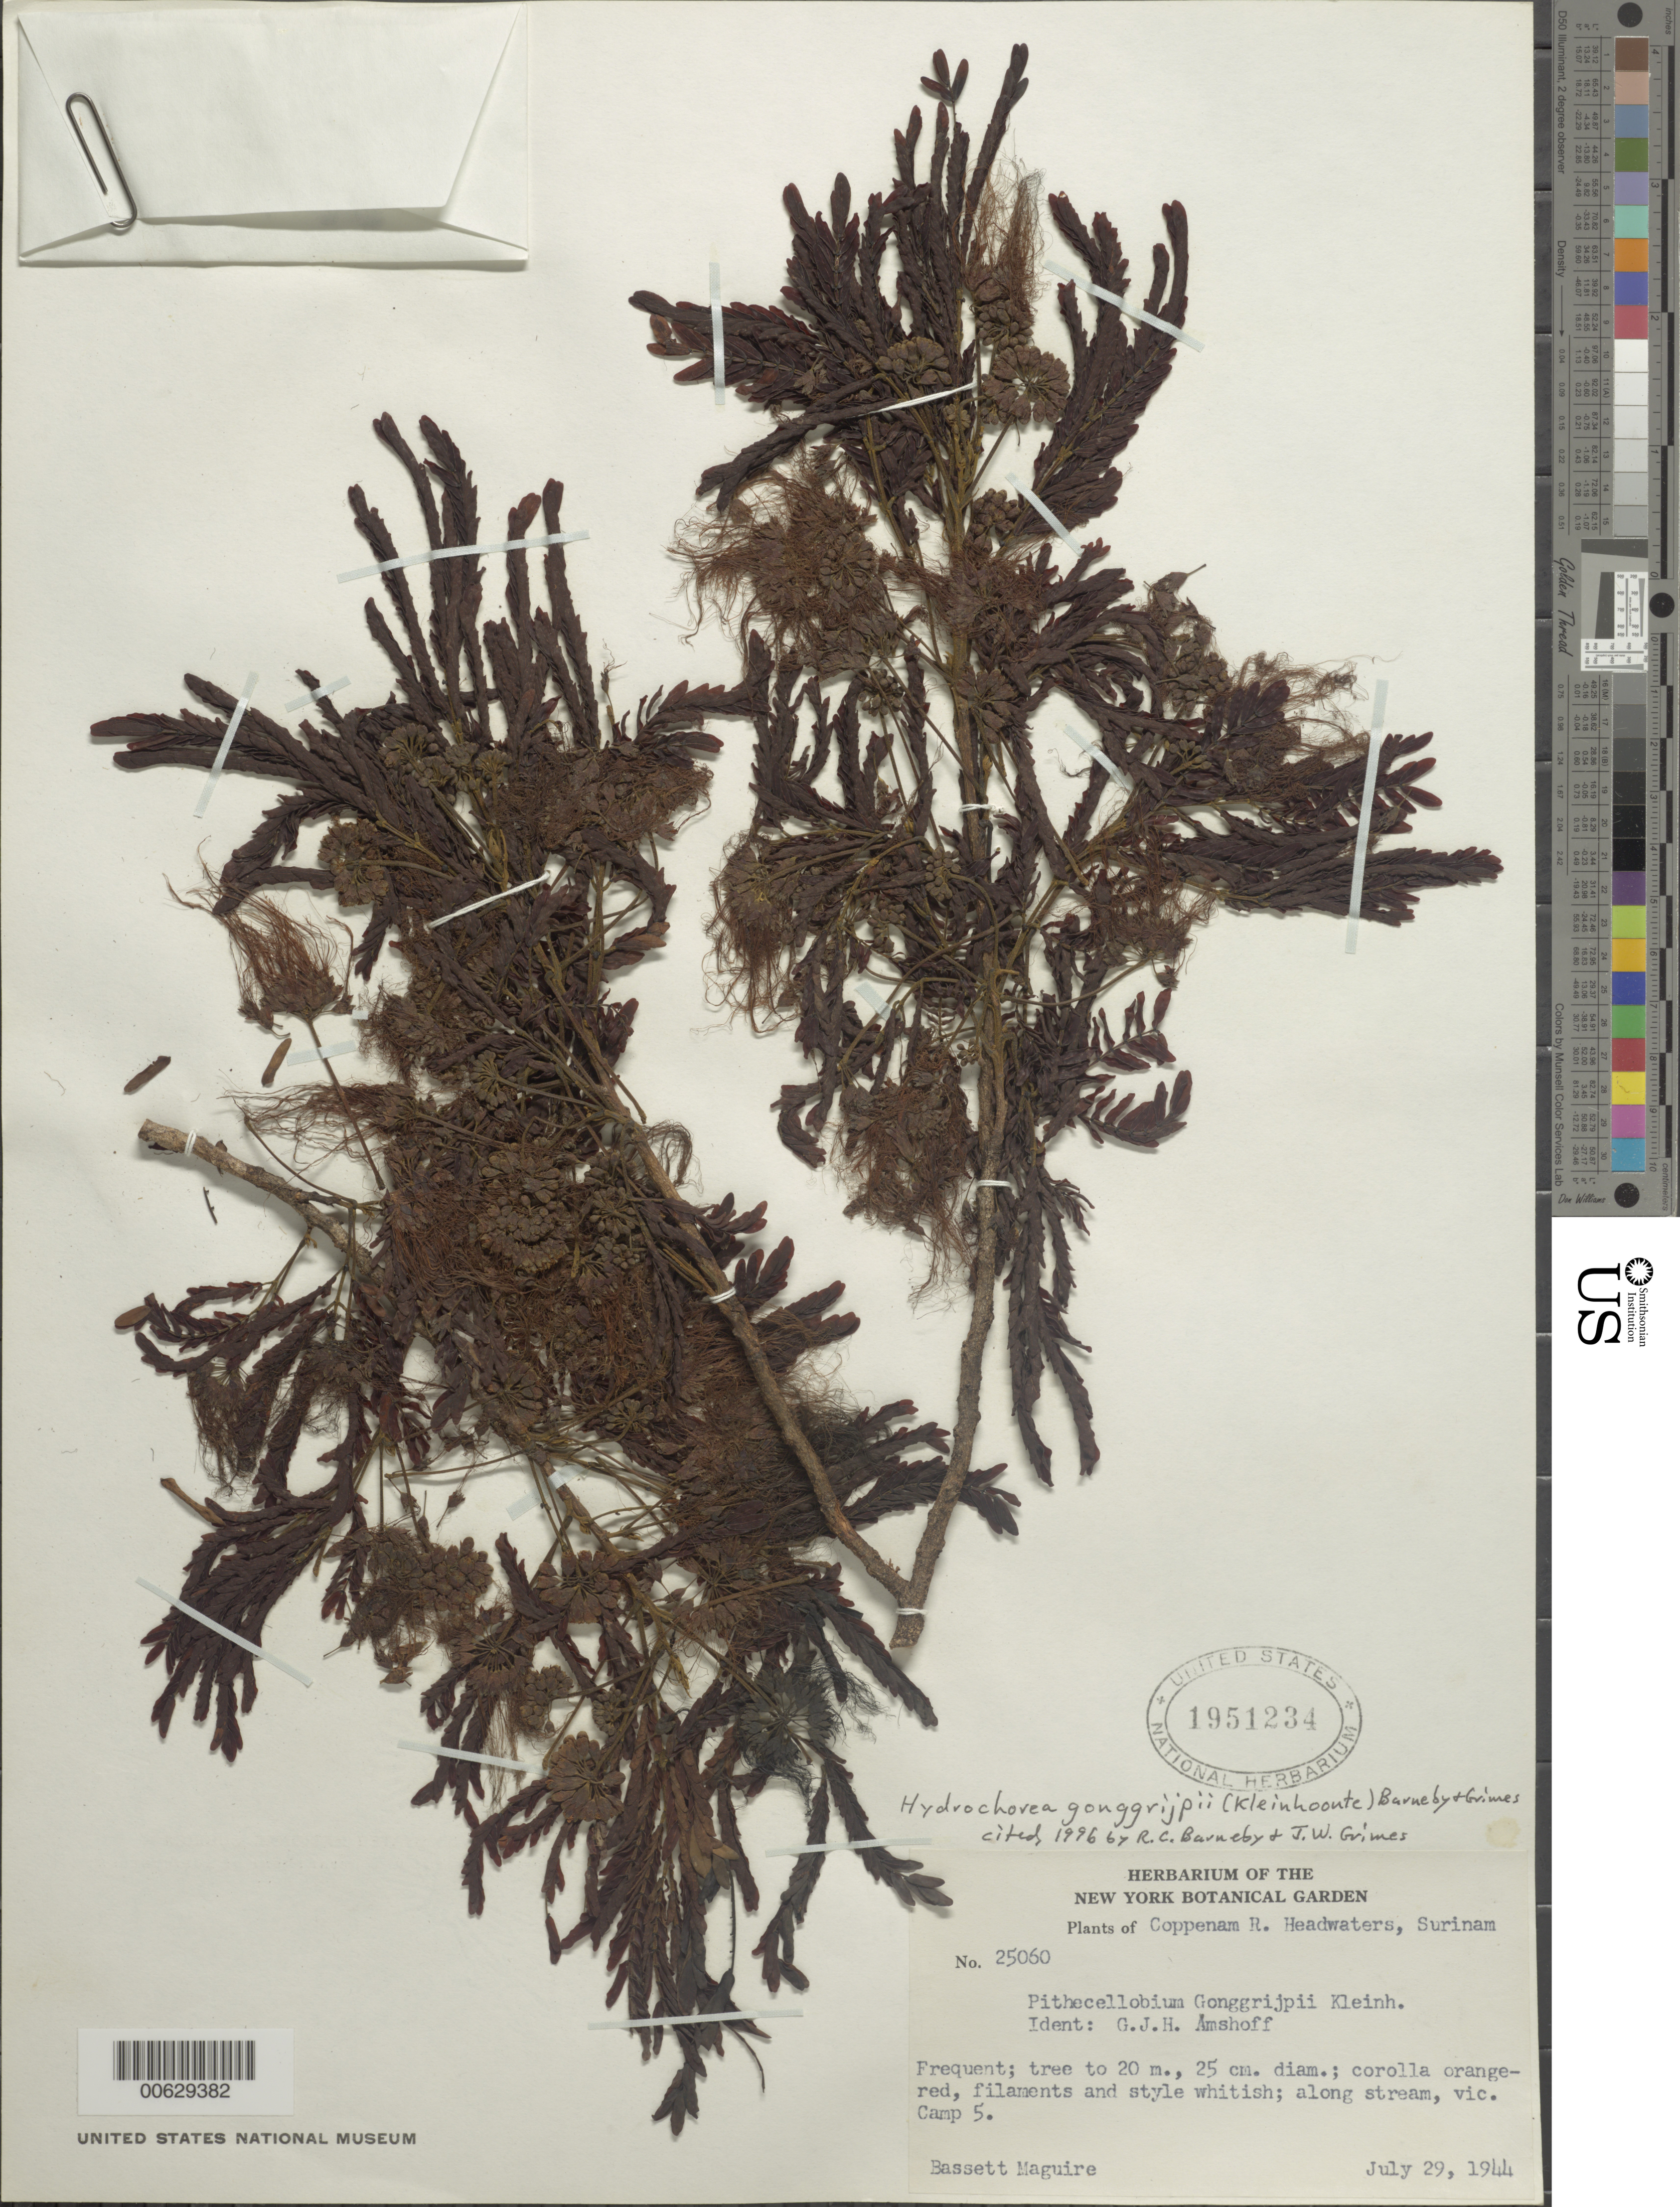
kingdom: Plantae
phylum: Tracheophyta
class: Magnoliopsida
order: Fabales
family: Fabaceae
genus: Hydrochorea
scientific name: Hydrochorea gonggrijpii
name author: (Kleinhoonte) Barneby & J.W. Grimes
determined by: Barneby, R. C.; Grimes, J. W.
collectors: B. Maguire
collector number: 25060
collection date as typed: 29-Jul-44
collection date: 1944-07-29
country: Suriname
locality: Coppename River Headwaters, Camp 5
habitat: Along stream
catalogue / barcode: US 1951234